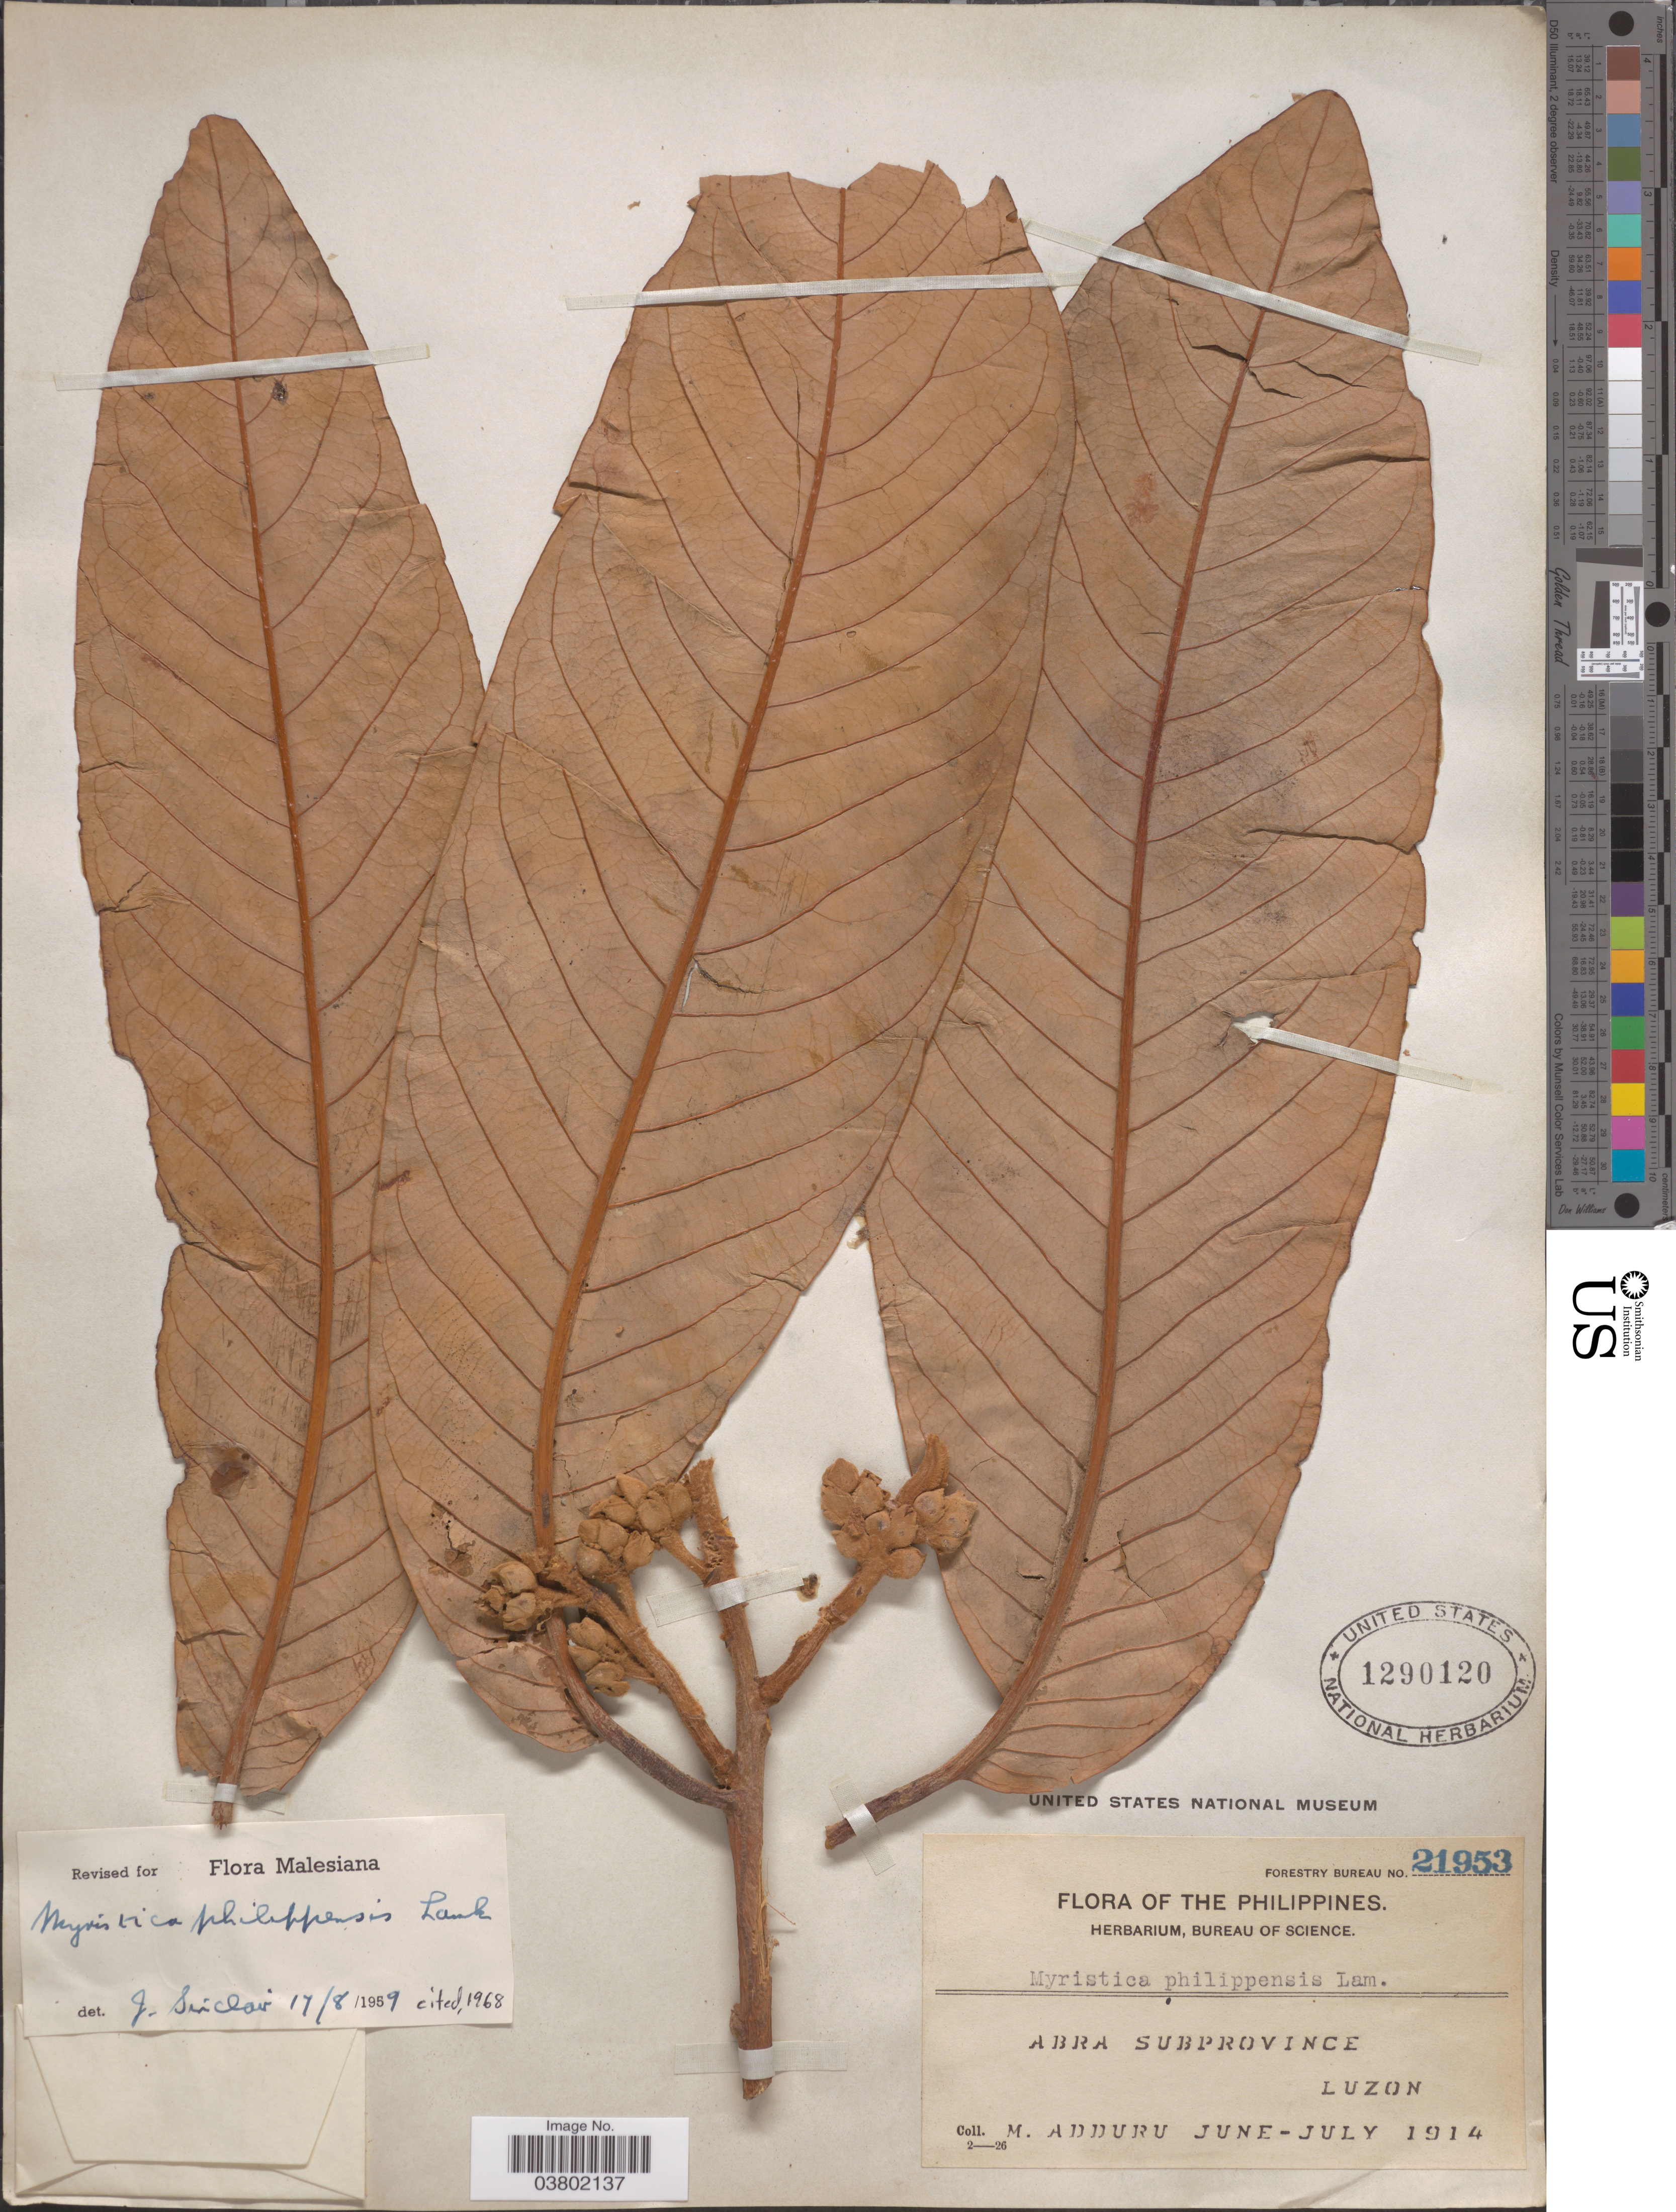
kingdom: Plantae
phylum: Tracheophyta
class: Magnoliopsida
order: Magnoliales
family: Myristicaceae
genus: Myristica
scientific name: Myristica philippensis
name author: Lam.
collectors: M. Adduru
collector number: Forestry Bureau 21953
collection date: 1914-06/1914-07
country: Philippines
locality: Abra Subprovince, Luzon.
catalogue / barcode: US 1290120